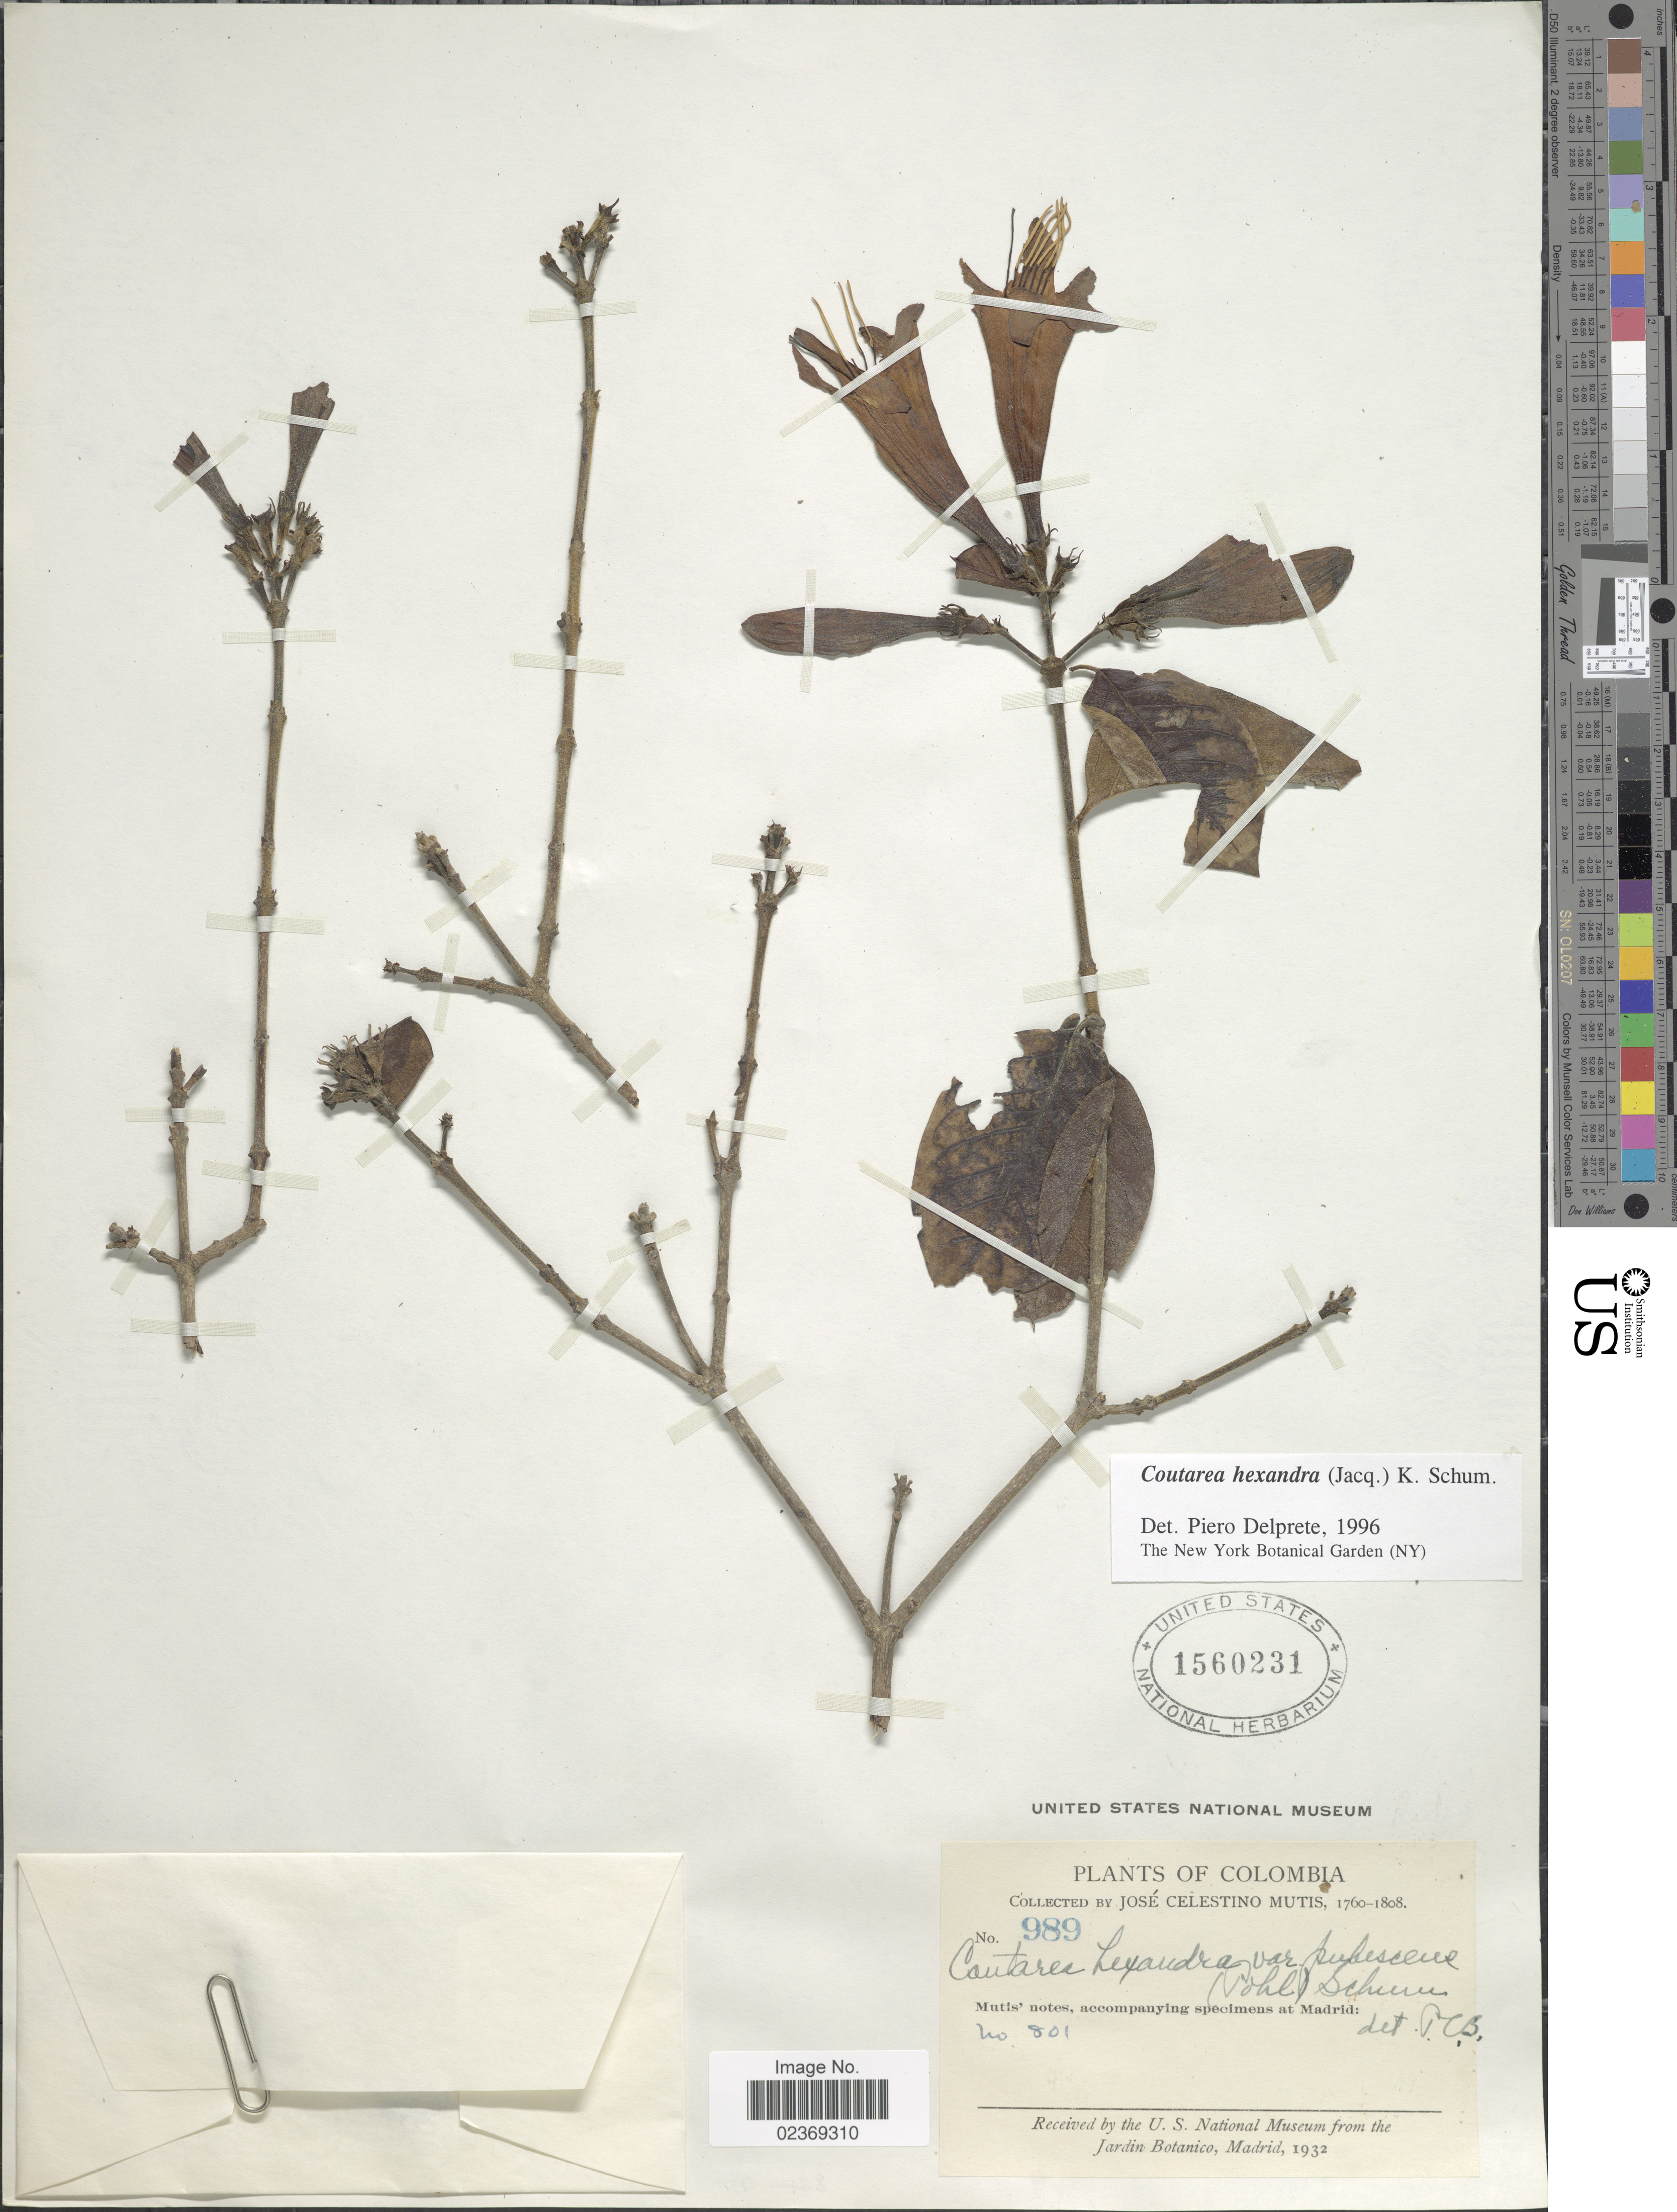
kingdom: Plantae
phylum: Tracheophyta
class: Magnoliopsida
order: Gentianales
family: Rubiaceae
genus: Coutarea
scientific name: Coutarea hexandra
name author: (Jacq.) K. Schum.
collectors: J. C. B. Mutis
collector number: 989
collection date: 1760/1808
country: Colombia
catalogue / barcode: US 1560231